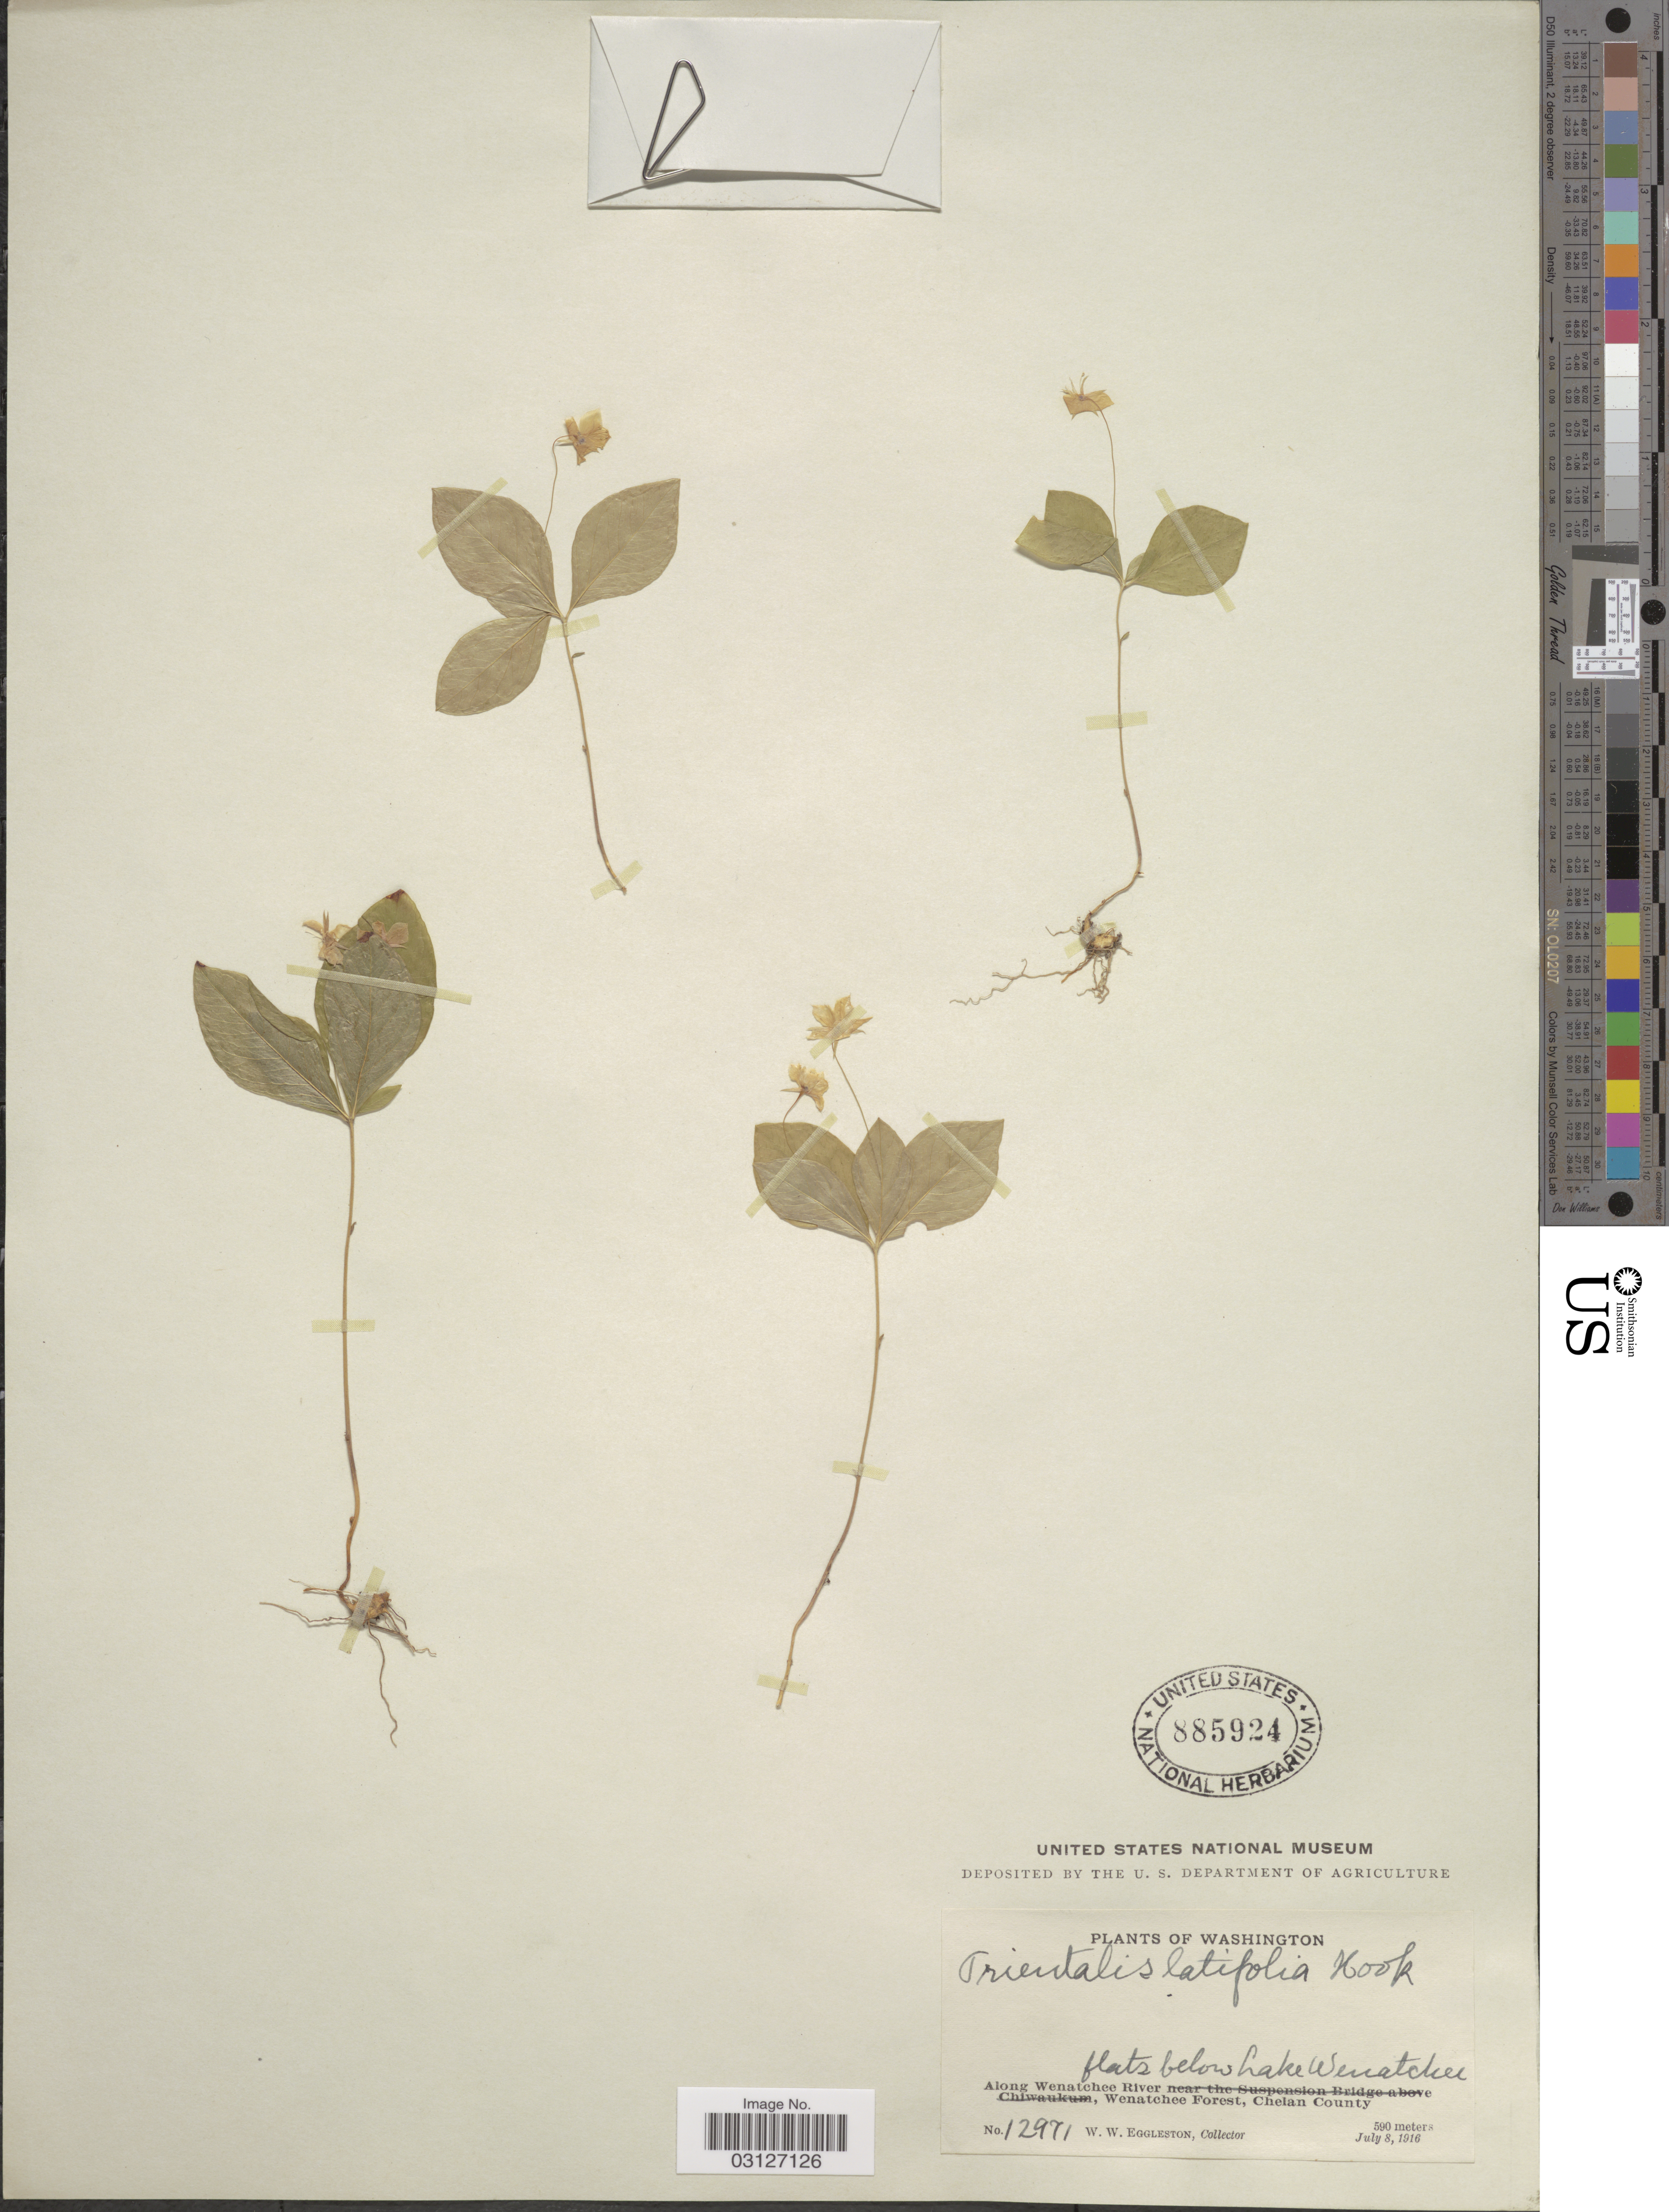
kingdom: Plantae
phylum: Tracheophyta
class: Magnoliopsida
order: Ericales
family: Primulaceae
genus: Trientalis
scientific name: Trientalis latifolia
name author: Hook.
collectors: W. W. Eggleston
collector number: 12971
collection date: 1916-07-08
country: United States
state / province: Washington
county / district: Chelan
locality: Flats below Lake Wenatchee, Along Wenatchee River, Wenatchee Forest, Chelan County.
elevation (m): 590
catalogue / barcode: US 885924